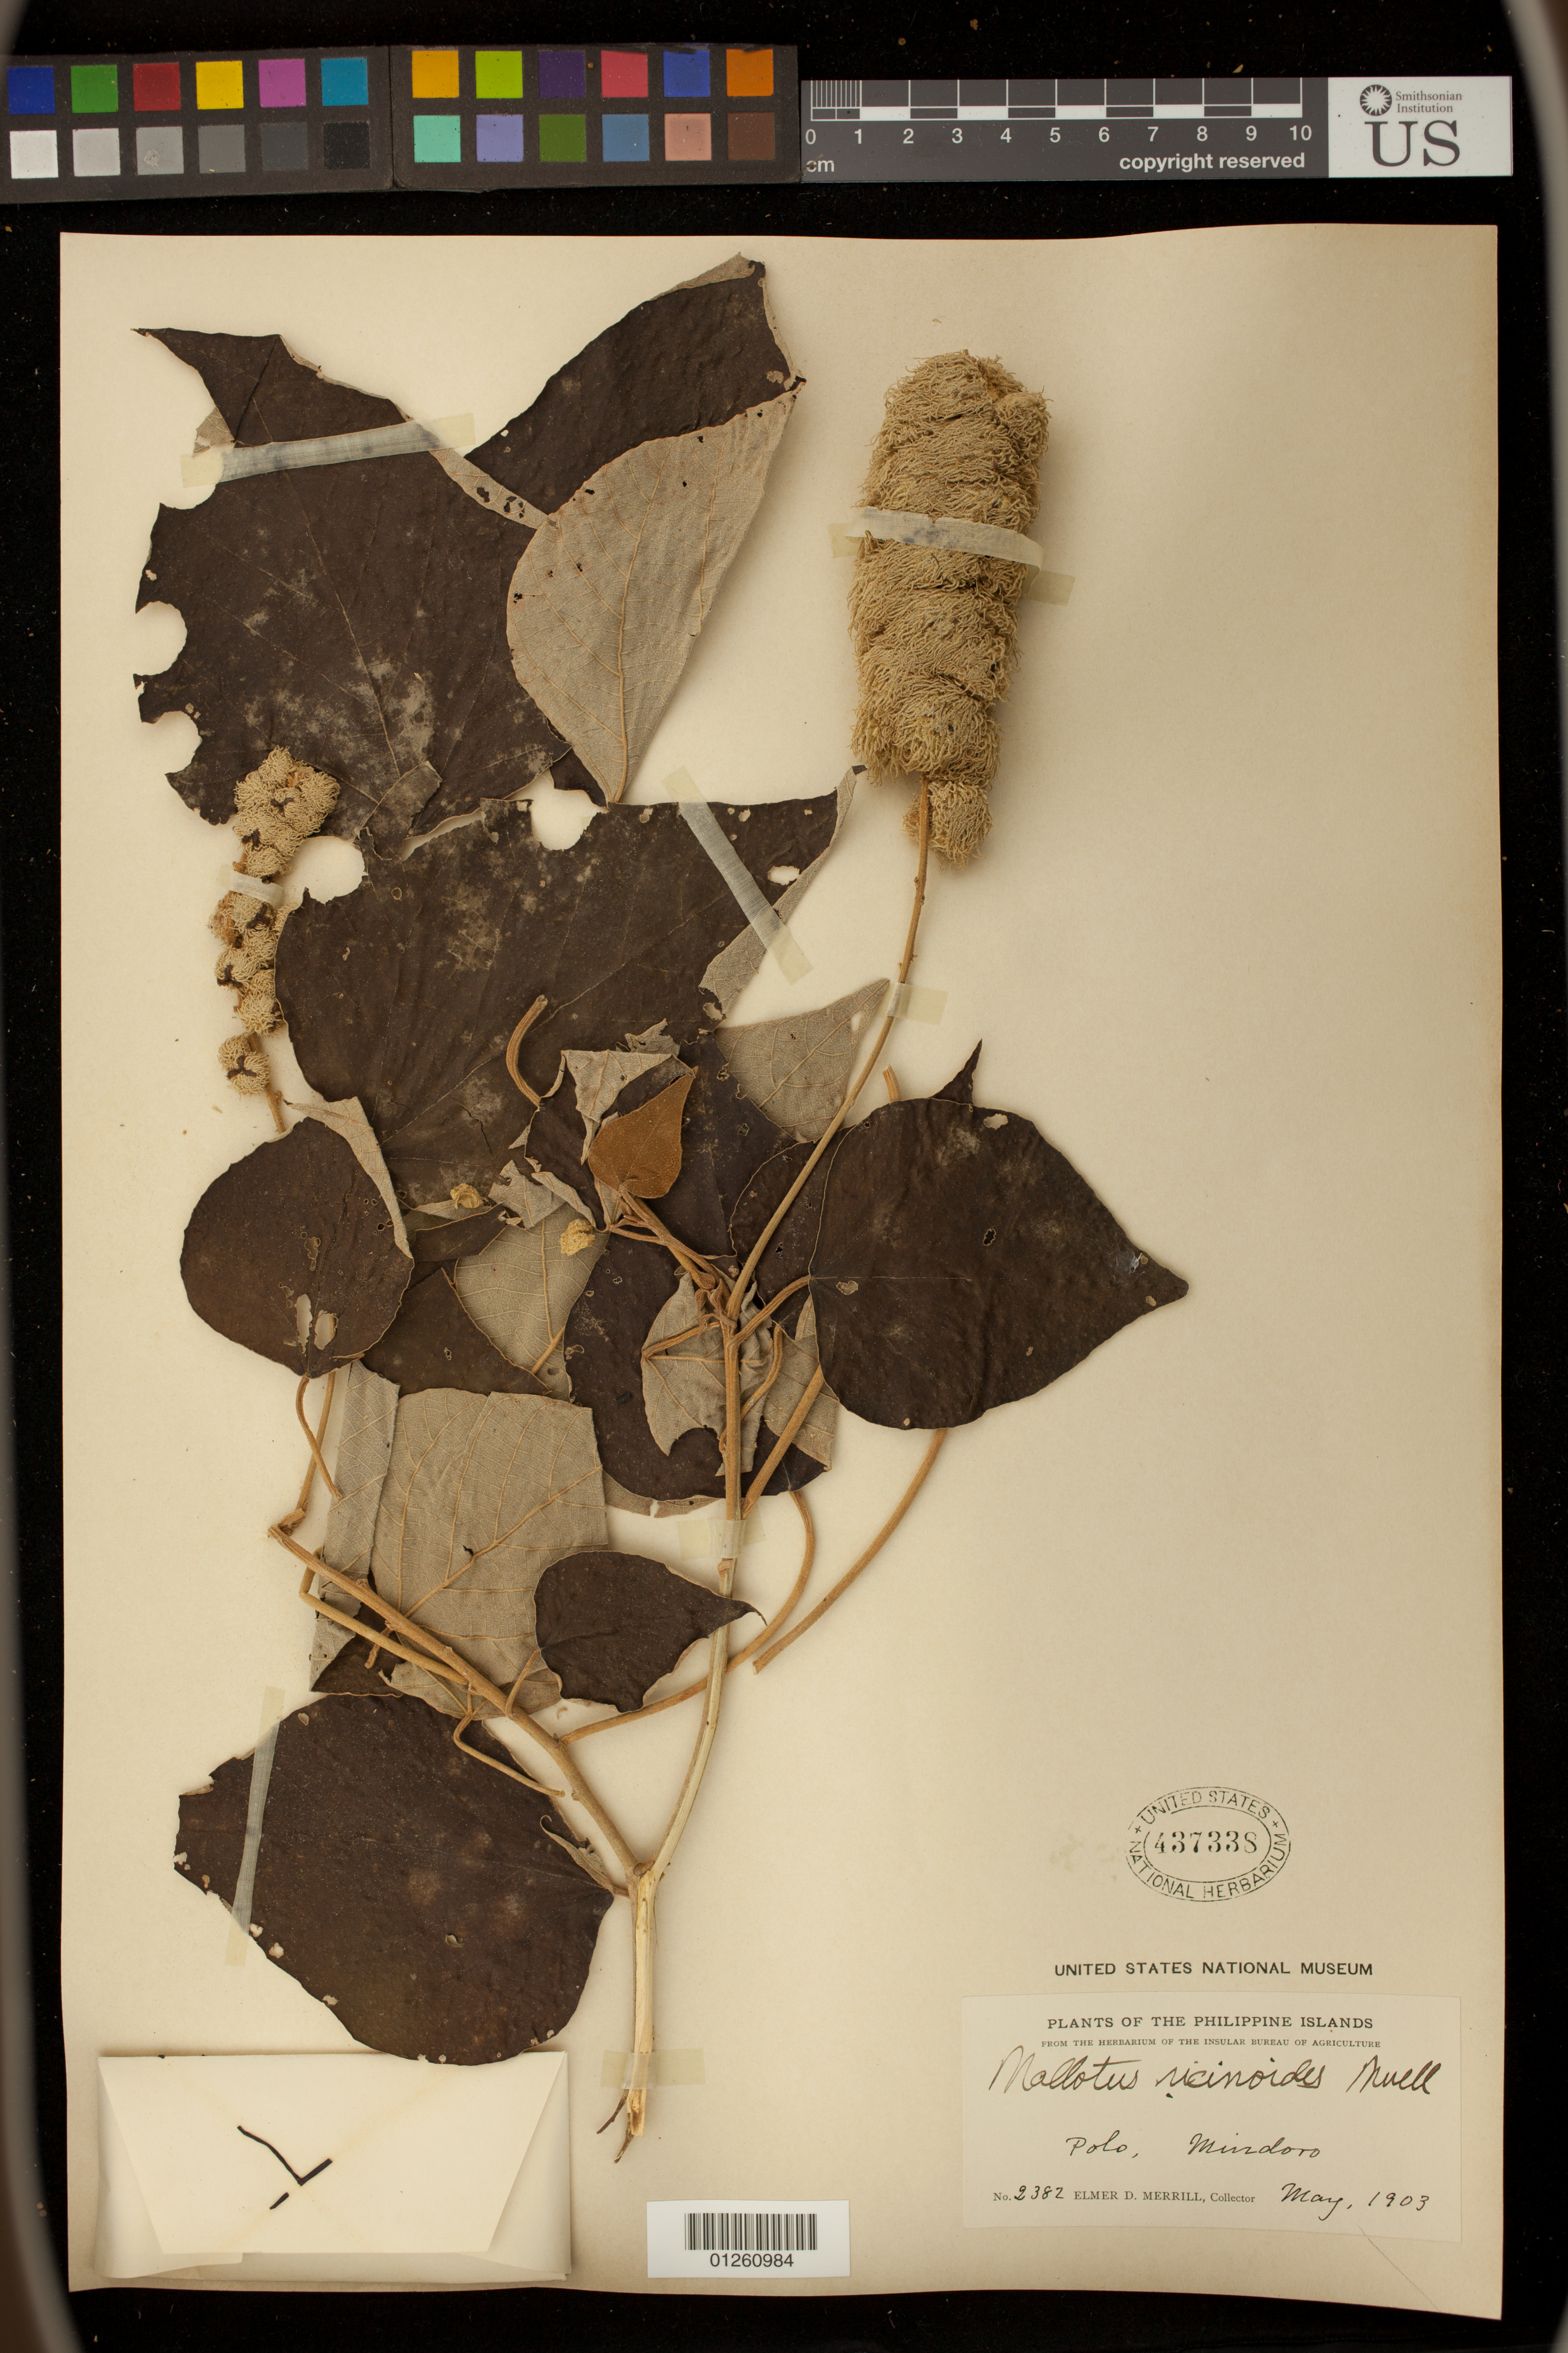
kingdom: Plantae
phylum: Tracheophyta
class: Magnoliopsida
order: Malpighiales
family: Euphorbiaceae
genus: Mallotus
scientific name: Mallotus ricinoides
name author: (Pers.) Müll. Arg.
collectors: E. D. Merrill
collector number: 2382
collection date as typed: May 1903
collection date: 1903-05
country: Philippines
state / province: Mimaropa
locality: Polo, Mindoro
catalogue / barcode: US 437338